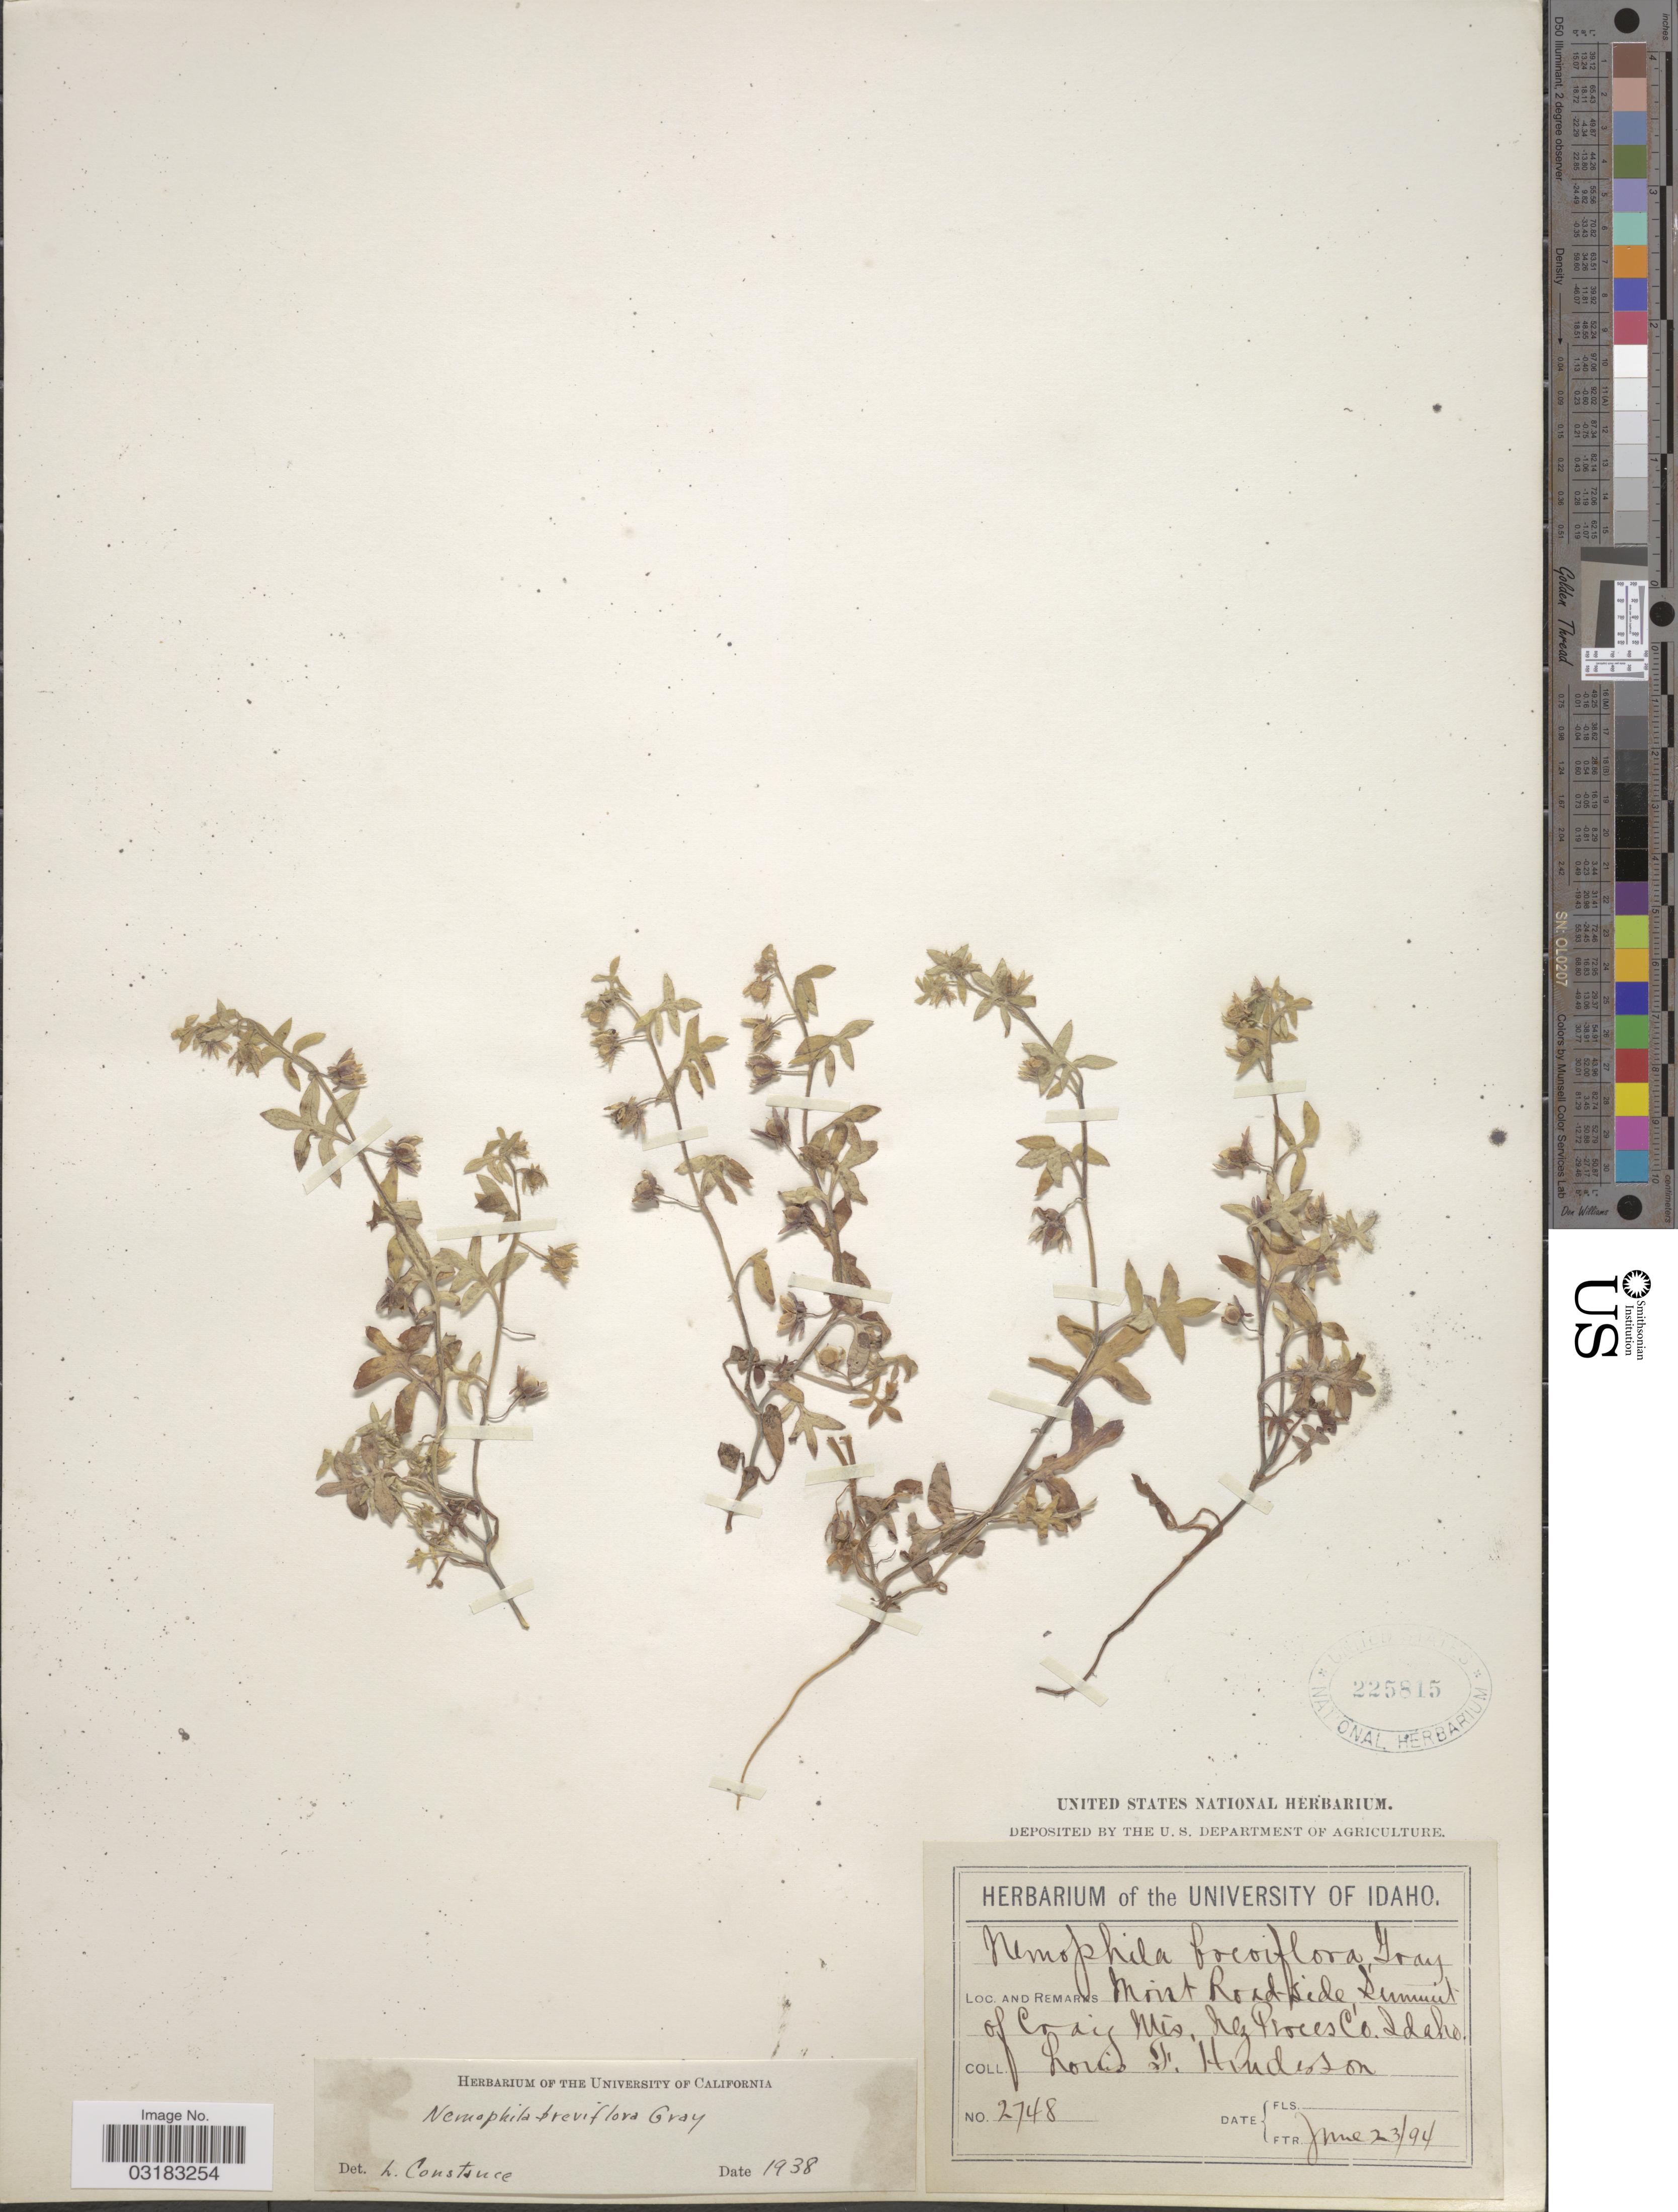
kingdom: Plantae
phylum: Tracheophyta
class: Magnoliopsida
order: Boraginales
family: Hydrophyllaceae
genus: Nemophila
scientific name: Nemophila breviflora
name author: A. Gray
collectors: L. Henderson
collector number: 2748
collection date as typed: Transcribed d/m/y: 23/6/94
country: United States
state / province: Idaho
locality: Moist Roadside, Summit of Craig Mts, Nez Perces Co.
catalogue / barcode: US 225815